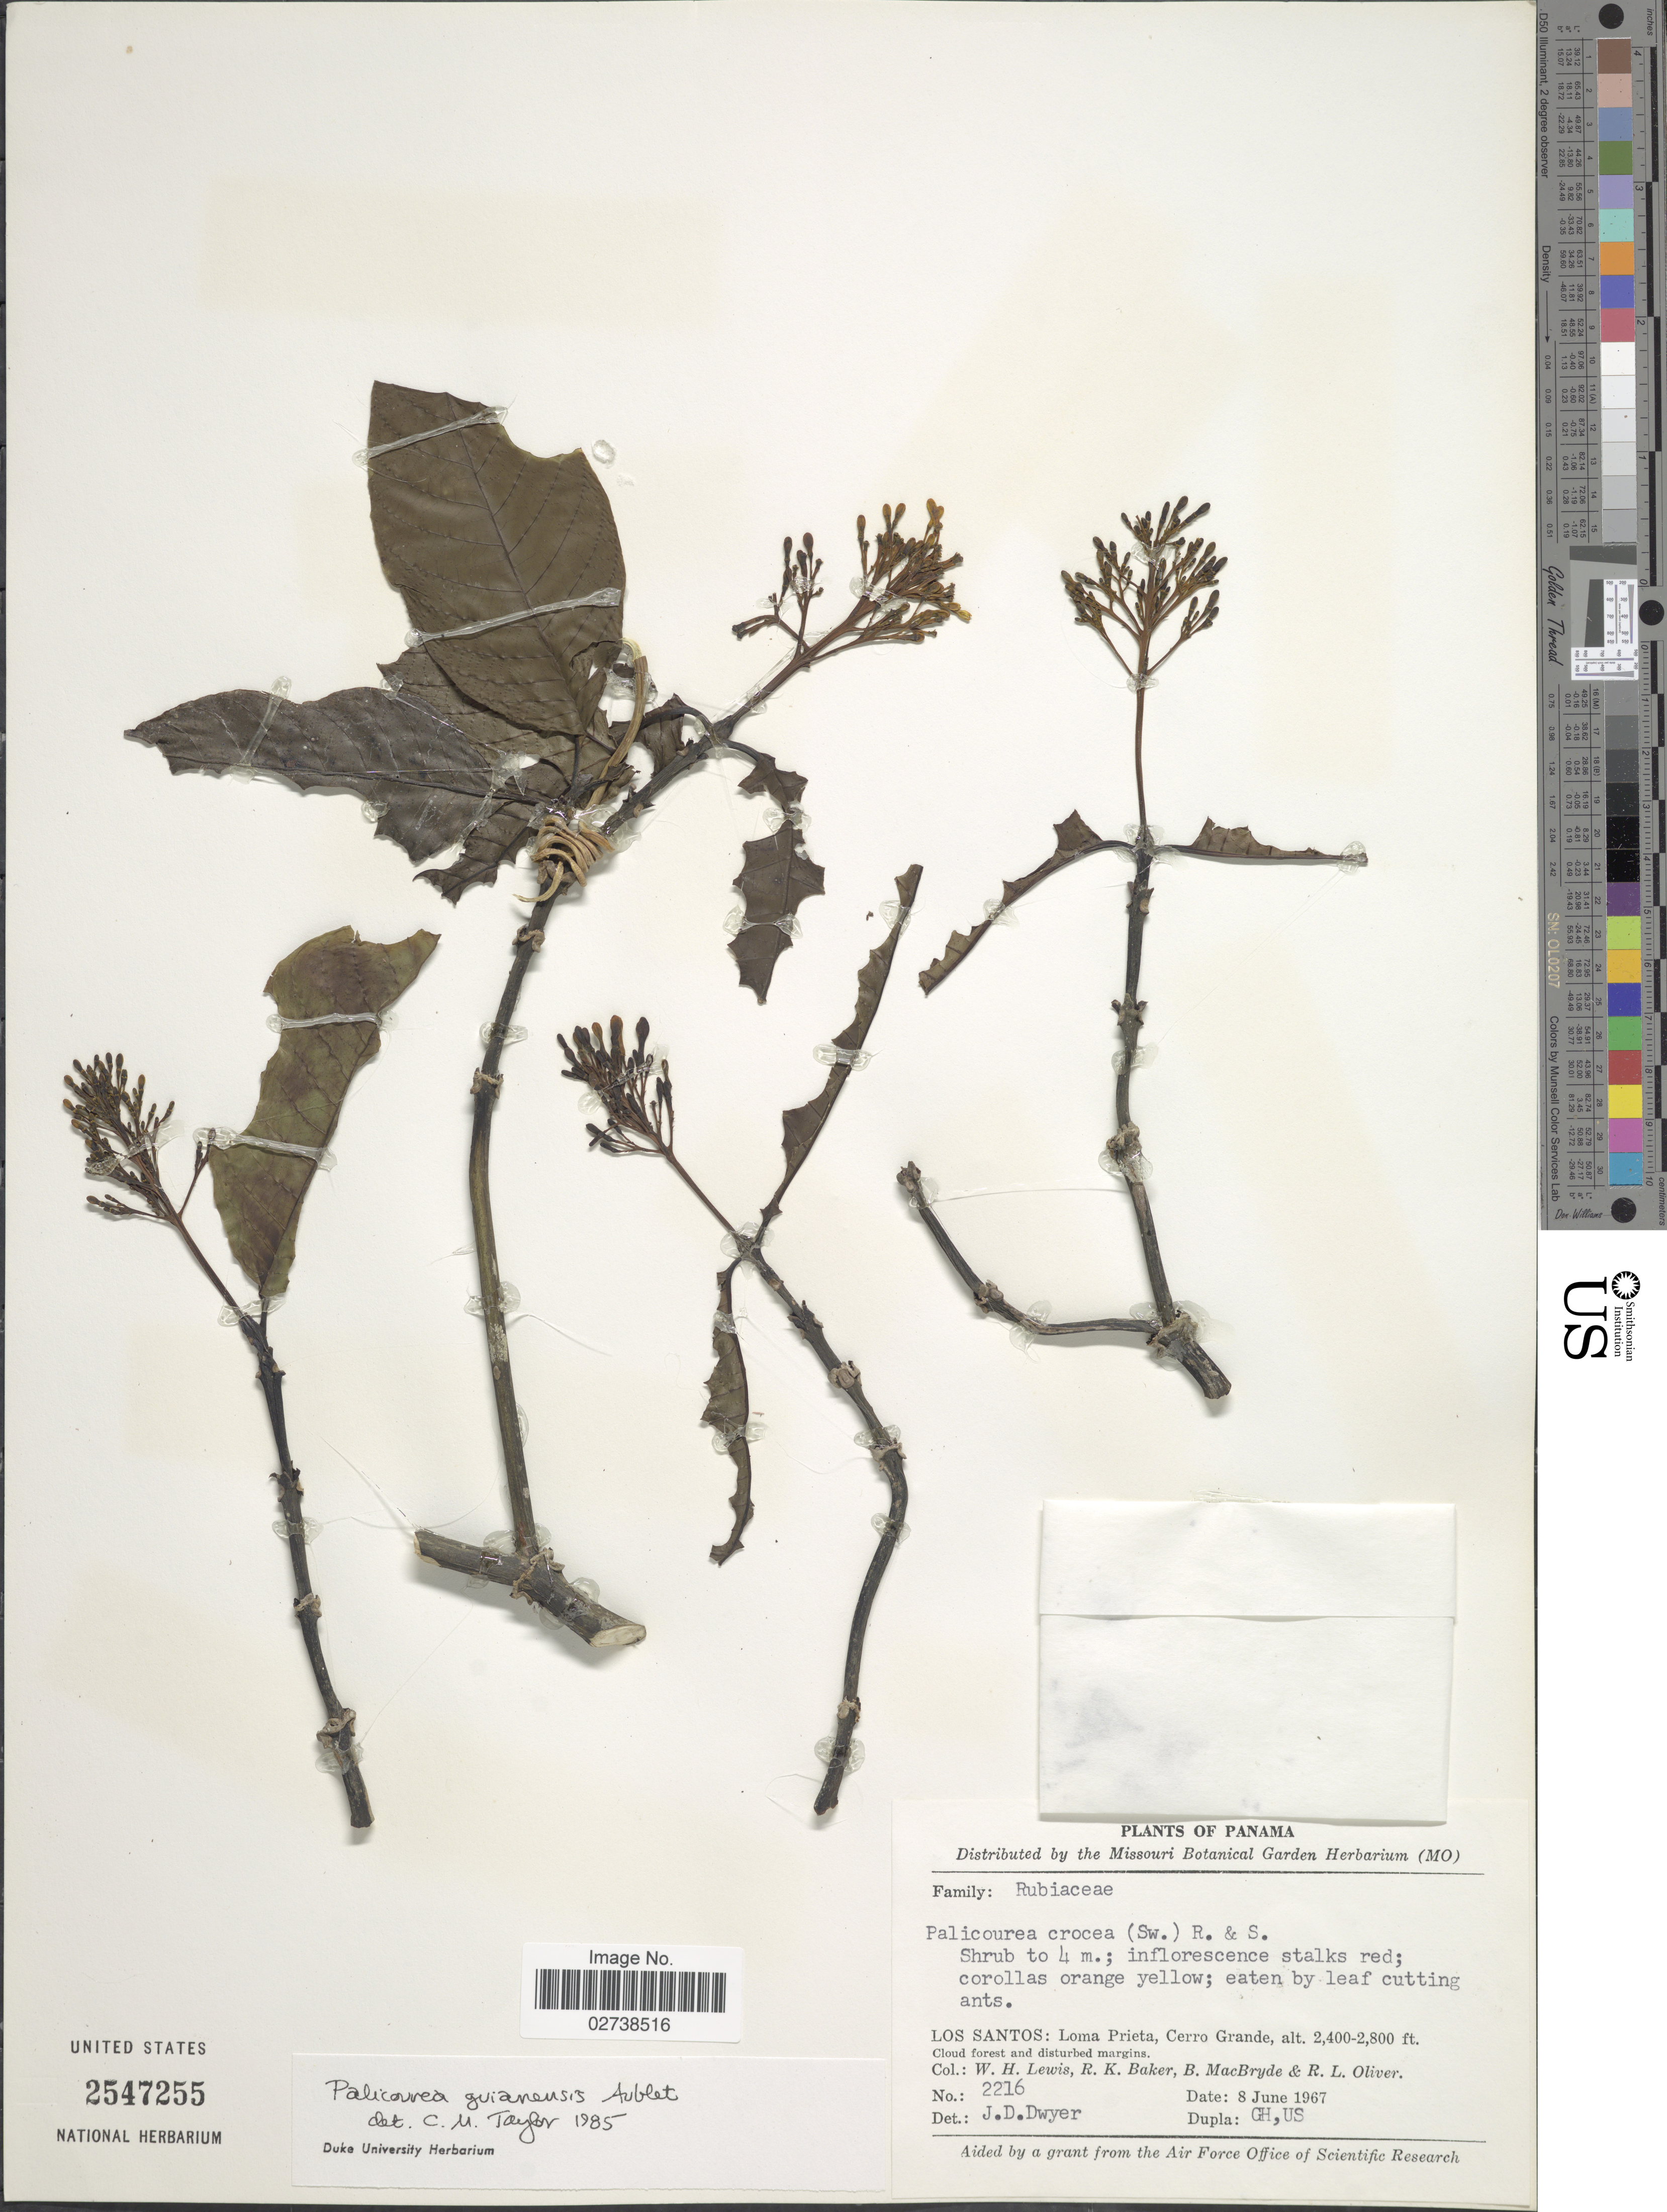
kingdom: Plantae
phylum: Tracheophyta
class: Magnoliopsida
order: Gentianales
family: Rubiaceae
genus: Palicourea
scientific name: Palicourea guianensis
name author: Aubl.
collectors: W. H. Lewis, R. K. Baker, B. MacBryde & R. Oliver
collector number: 2216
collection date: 1967-06-08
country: Panama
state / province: Los Santos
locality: Loma Prieta, Cerro Grande, Cloud forest and disturbed margins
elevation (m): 732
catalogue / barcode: US 2547255